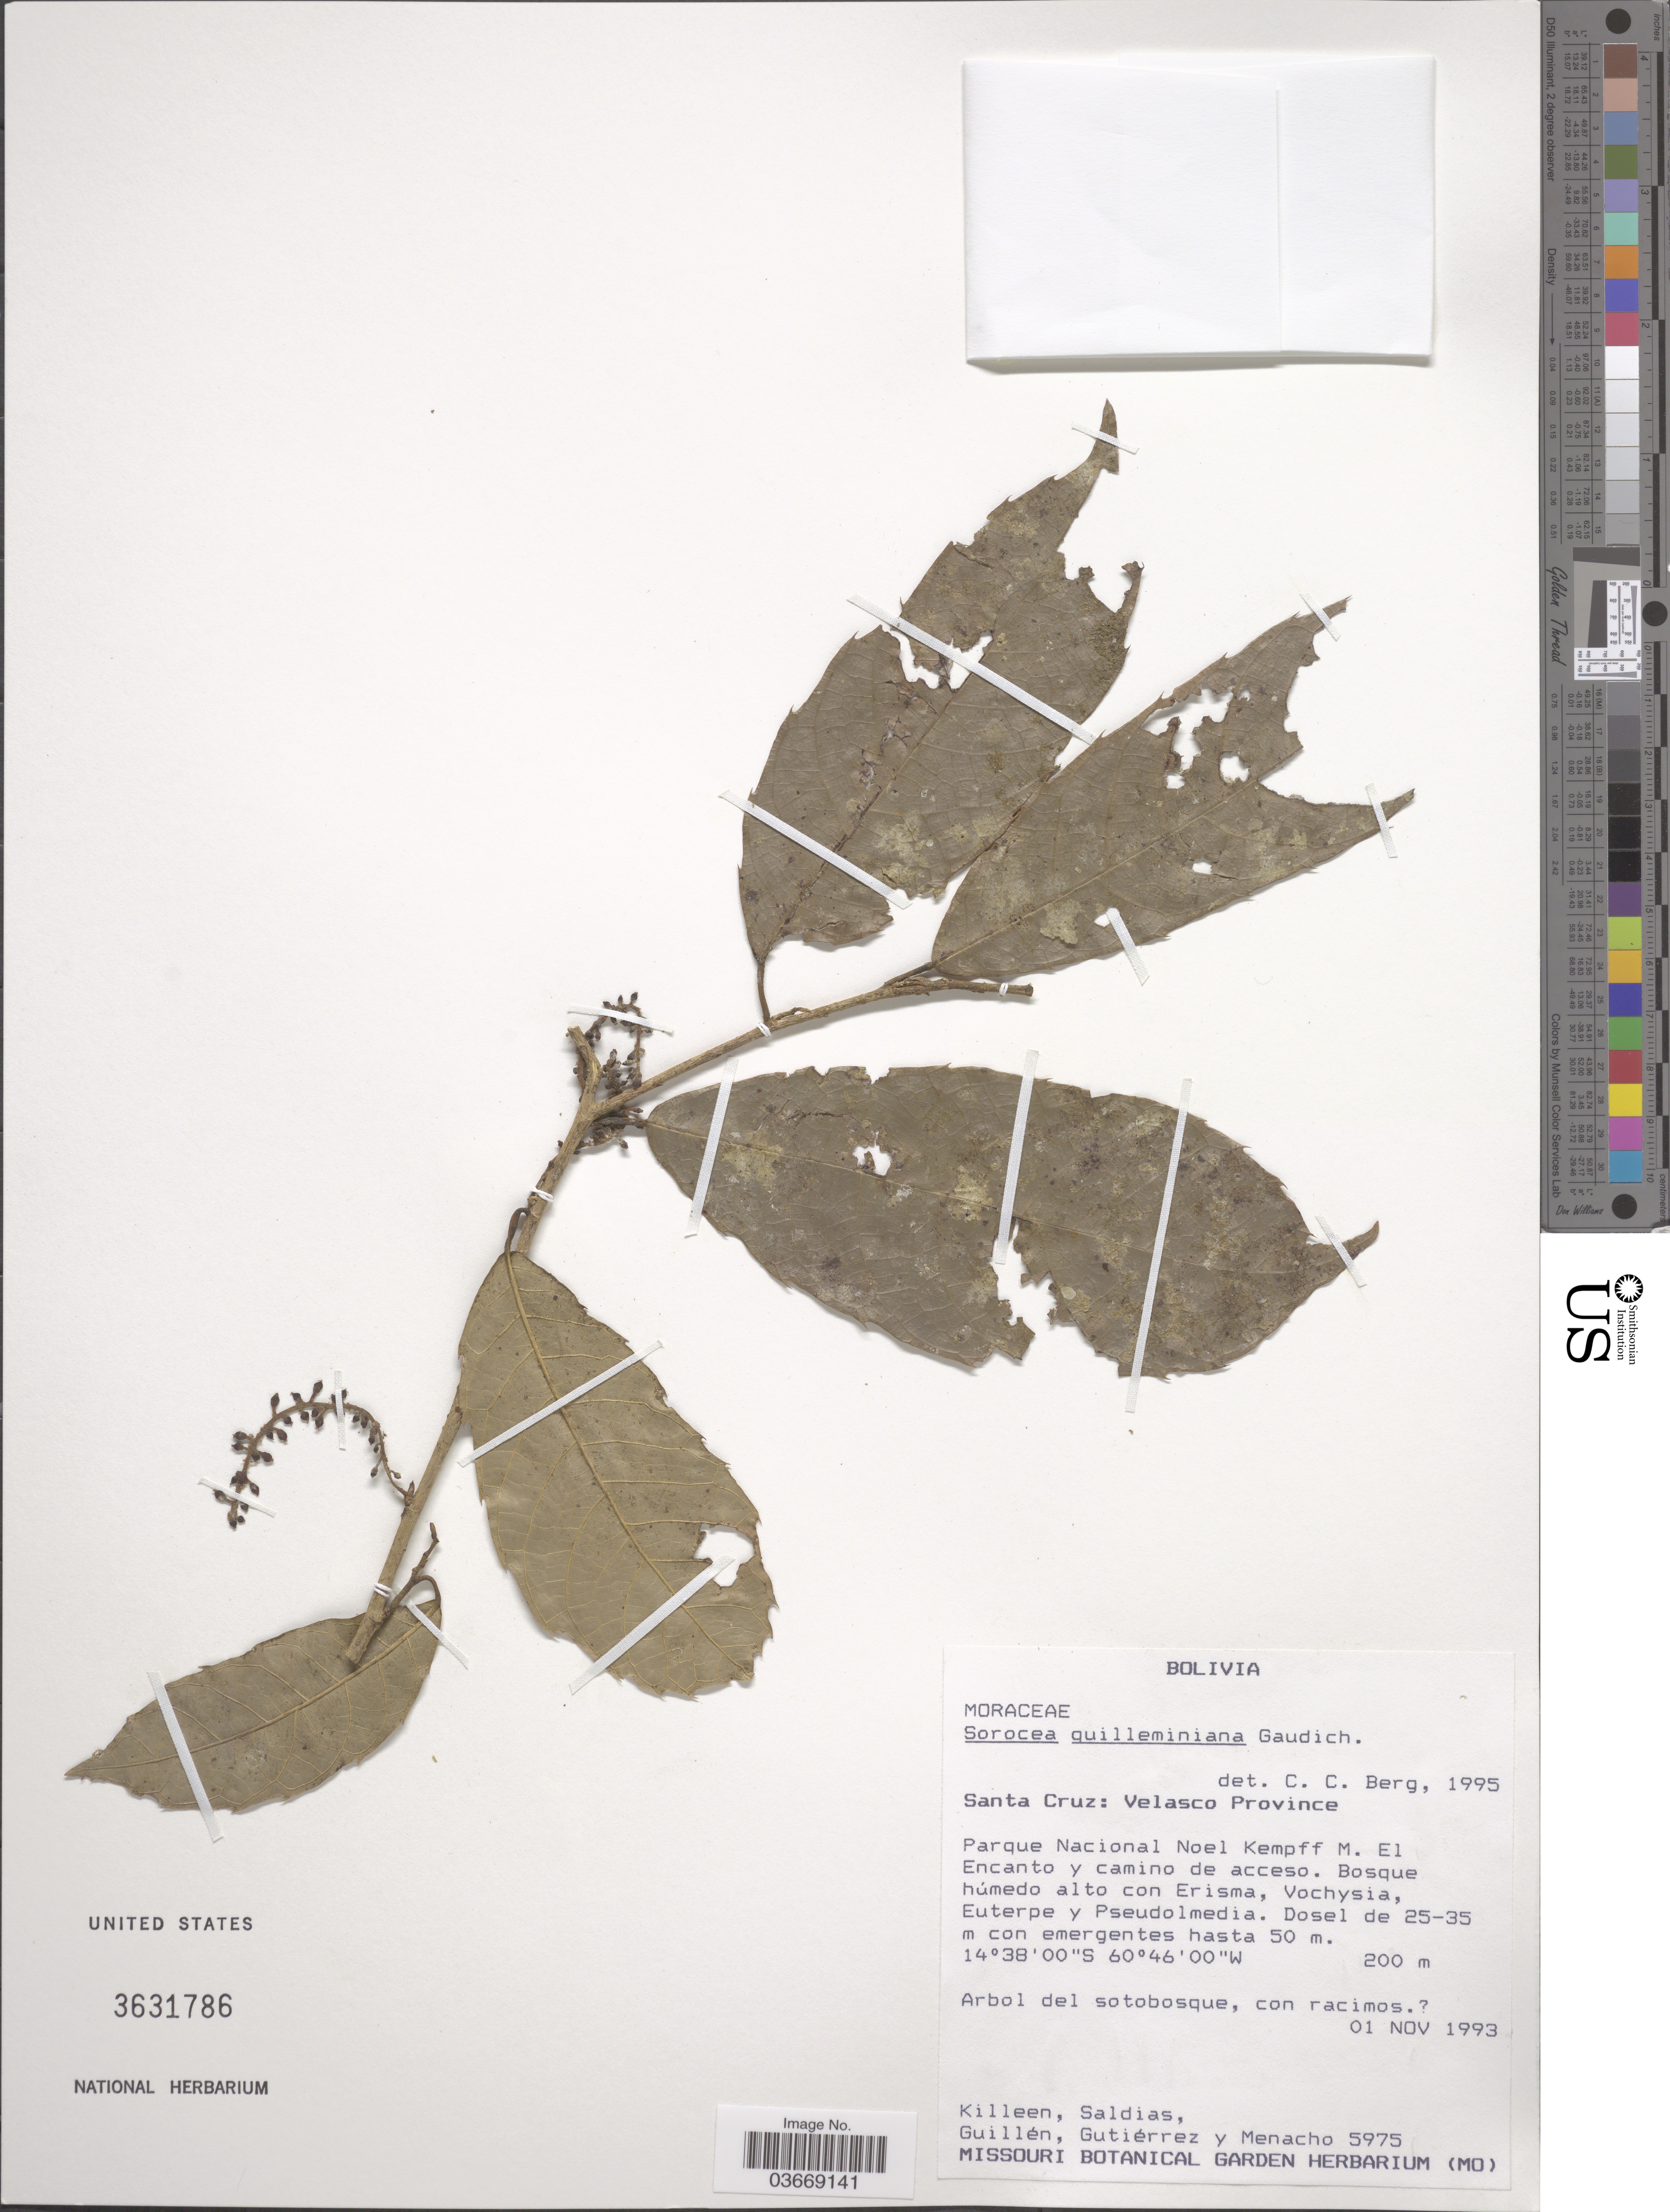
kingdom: Plantae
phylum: Tracheophyta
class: Magnoliopsida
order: Rosales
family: Moraceae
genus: Sorocea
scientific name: Sorocea guilleminiana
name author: Gaudich.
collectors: Killeen, --, -. Saldias, -- Guillen, Gutiérrez, -- & Menacho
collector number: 5975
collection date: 1993-11-01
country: Bolivia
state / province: Santa Cruz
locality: Velasco Province. Parque Nacional Noel Kempff M. El Encanto y camino de acceso.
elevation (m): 200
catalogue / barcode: US 3631786